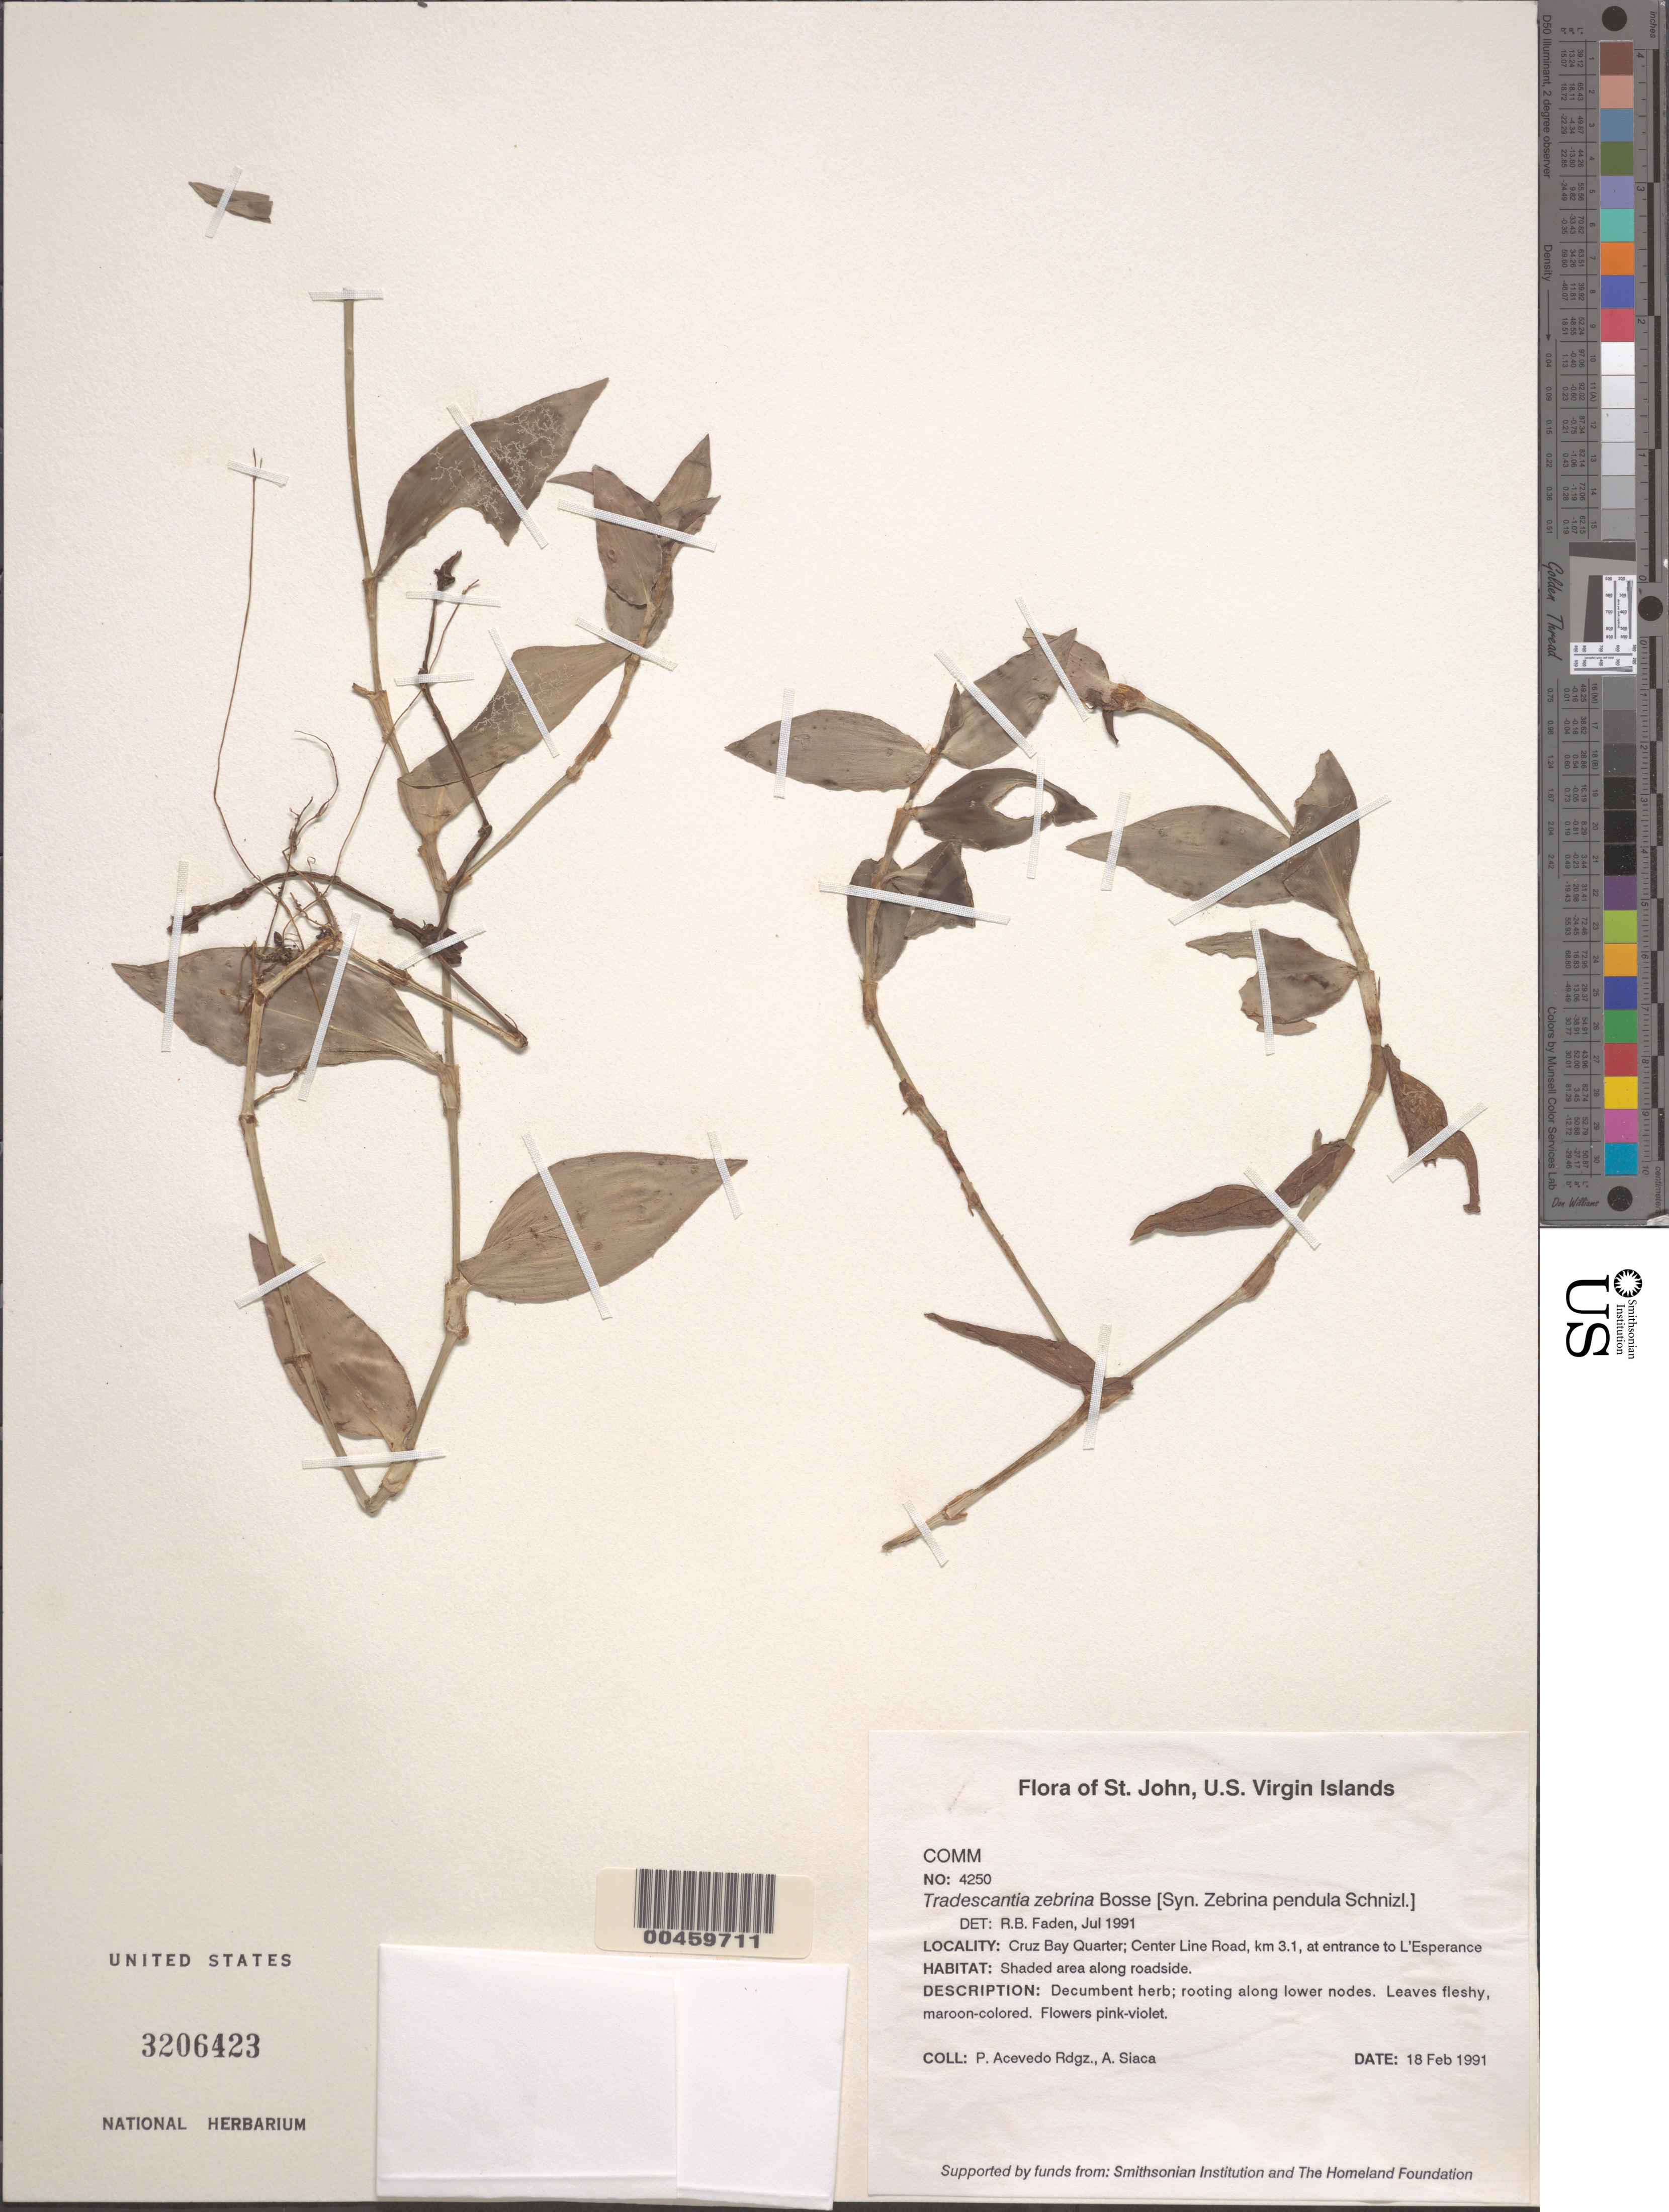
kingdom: Plantae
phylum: Tracheophyta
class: Liliopsida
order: Commelinales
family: Commelinaceae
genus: Tradescantia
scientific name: Tradescantia zebrina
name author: Bosse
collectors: P. Acevedo-Rodr. & A. Siaca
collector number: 4250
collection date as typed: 18 Feb 1991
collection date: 1991-02-18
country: U.S. Virgin Islands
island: St. John Island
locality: Cruz bay quarter, center line road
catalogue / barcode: US 3206423